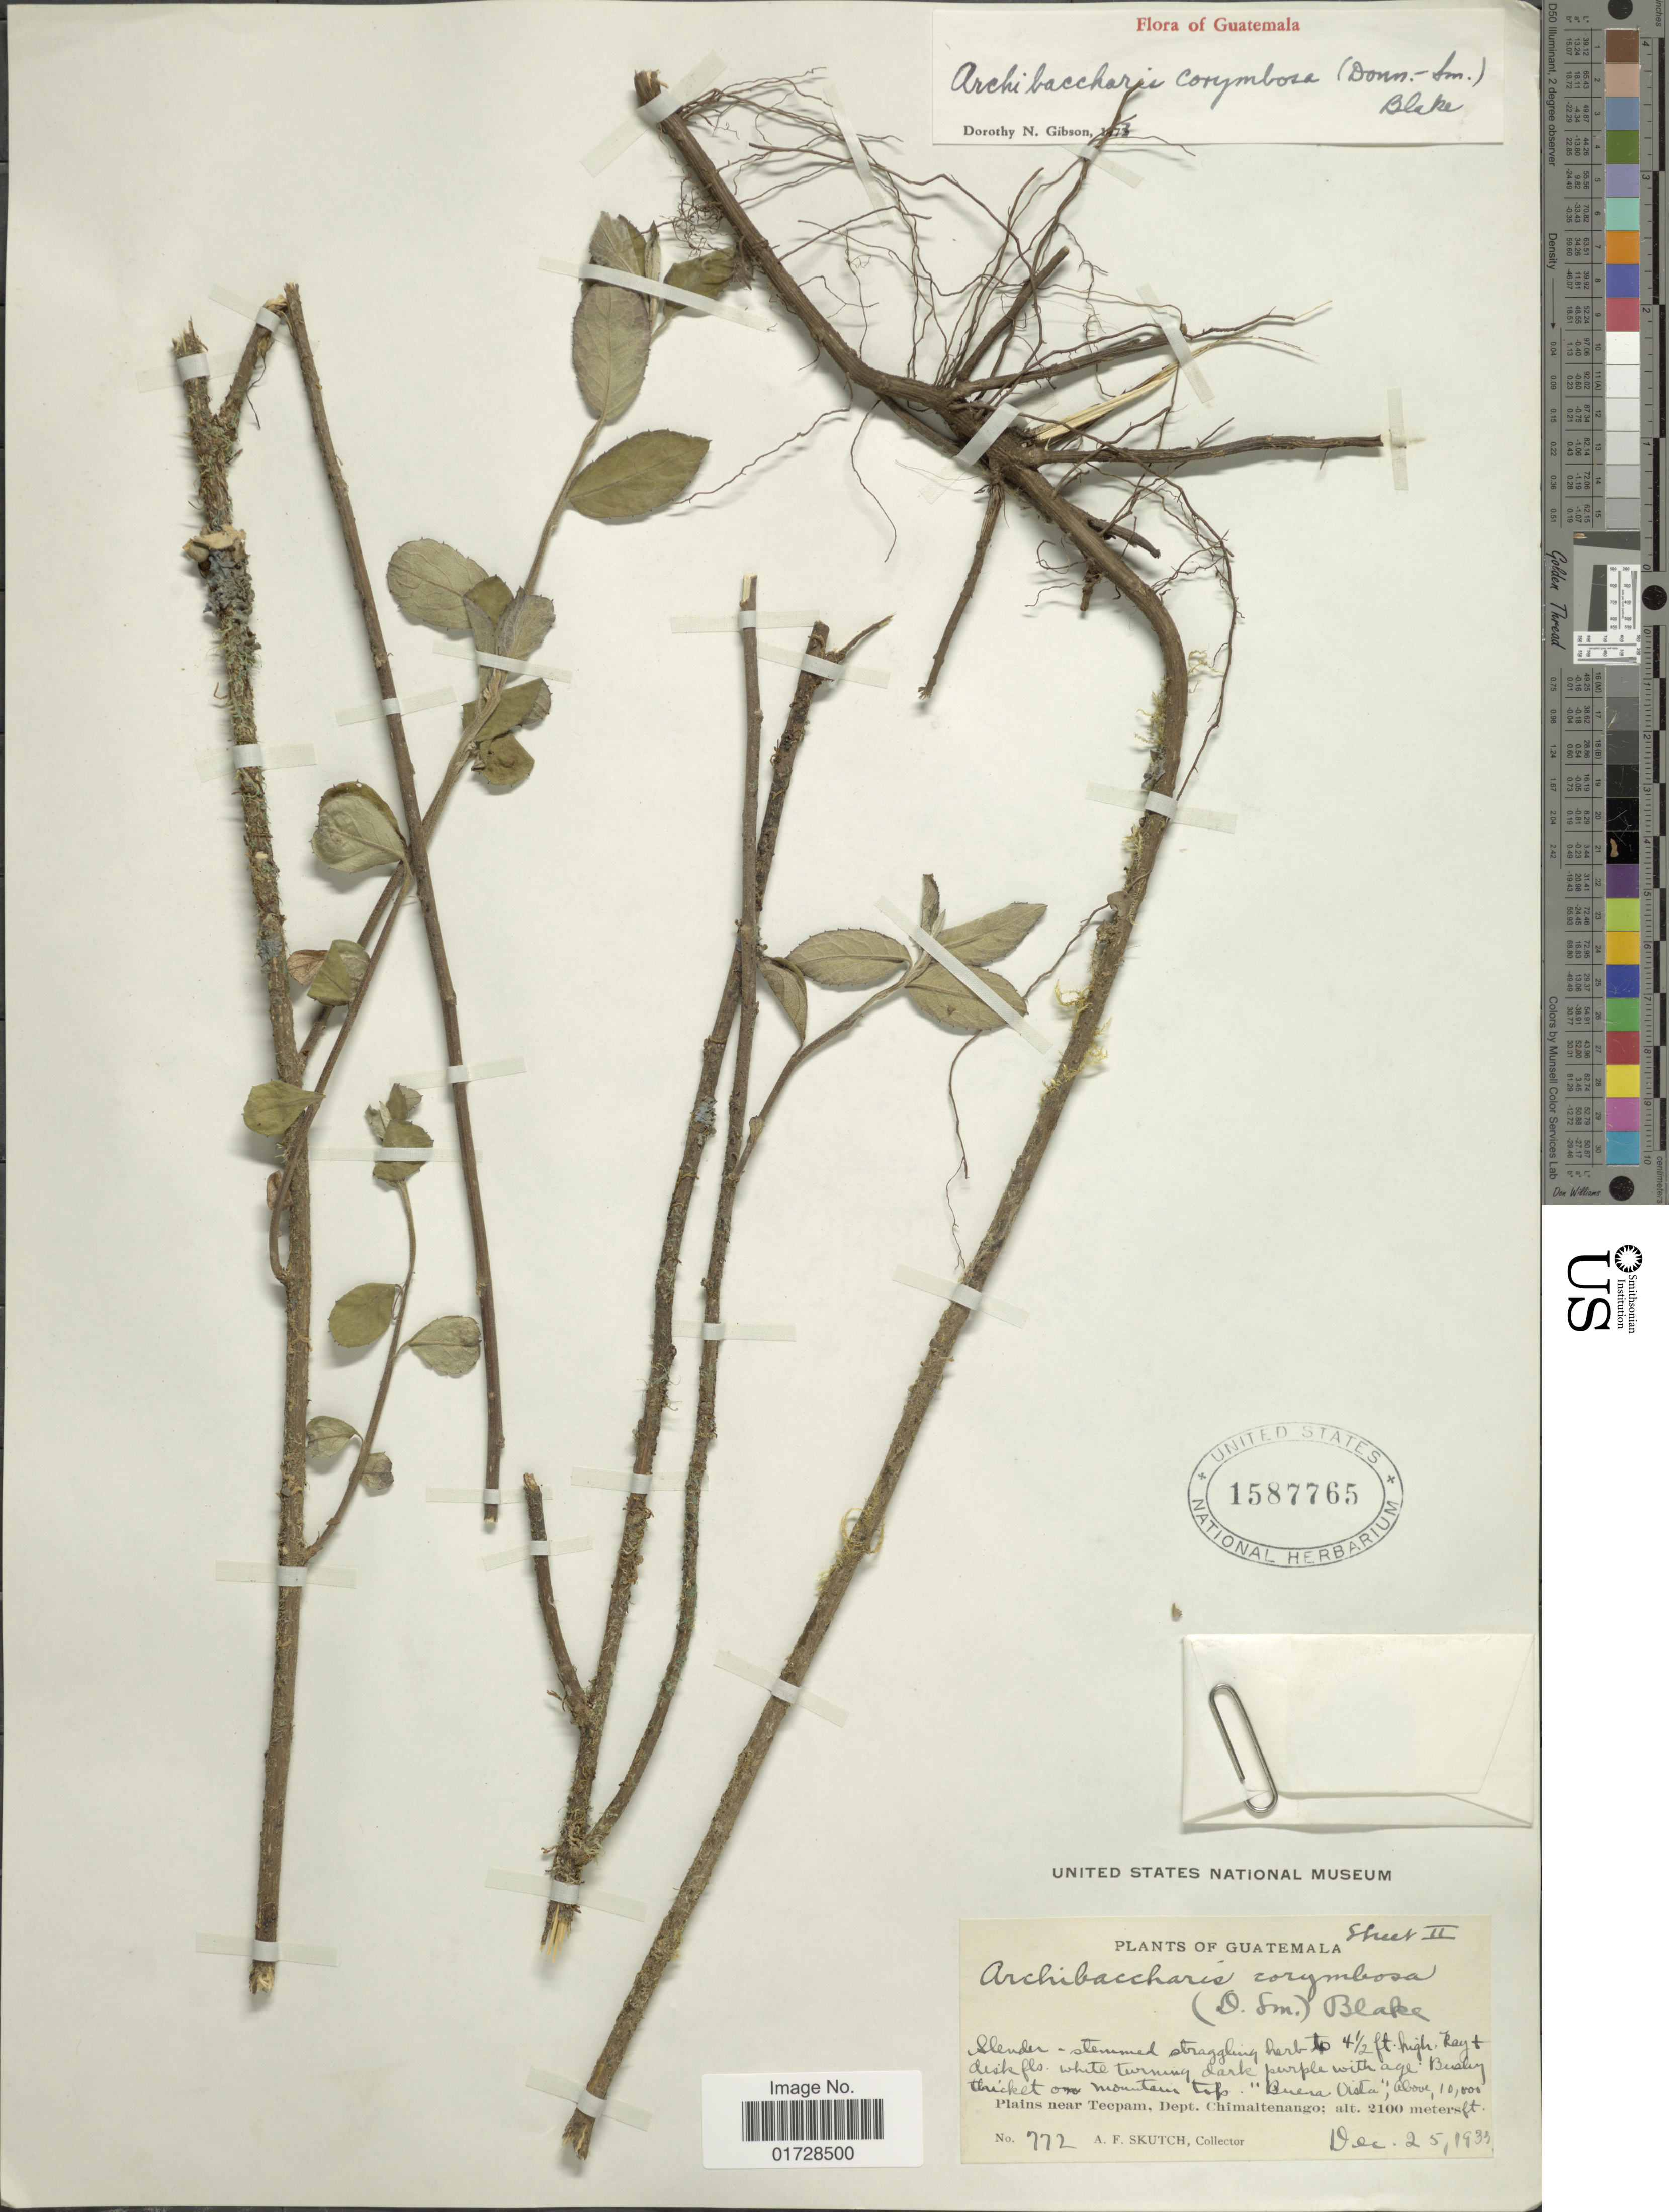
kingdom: Plantae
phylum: Tracheophyta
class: Magnoliopsida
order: Asterales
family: Asteraceae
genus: Archibaccharis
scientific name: Archibaccharis corymbosa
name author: (Donn. Sm.) S.F. Blake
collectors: A. F. Skutch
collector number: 772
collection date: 1935-12-25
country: Guatemala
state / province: Chimaltenango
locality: Mountain top Buena Vista, plains near Tecpam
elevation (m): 2100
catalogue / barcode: US 1587765